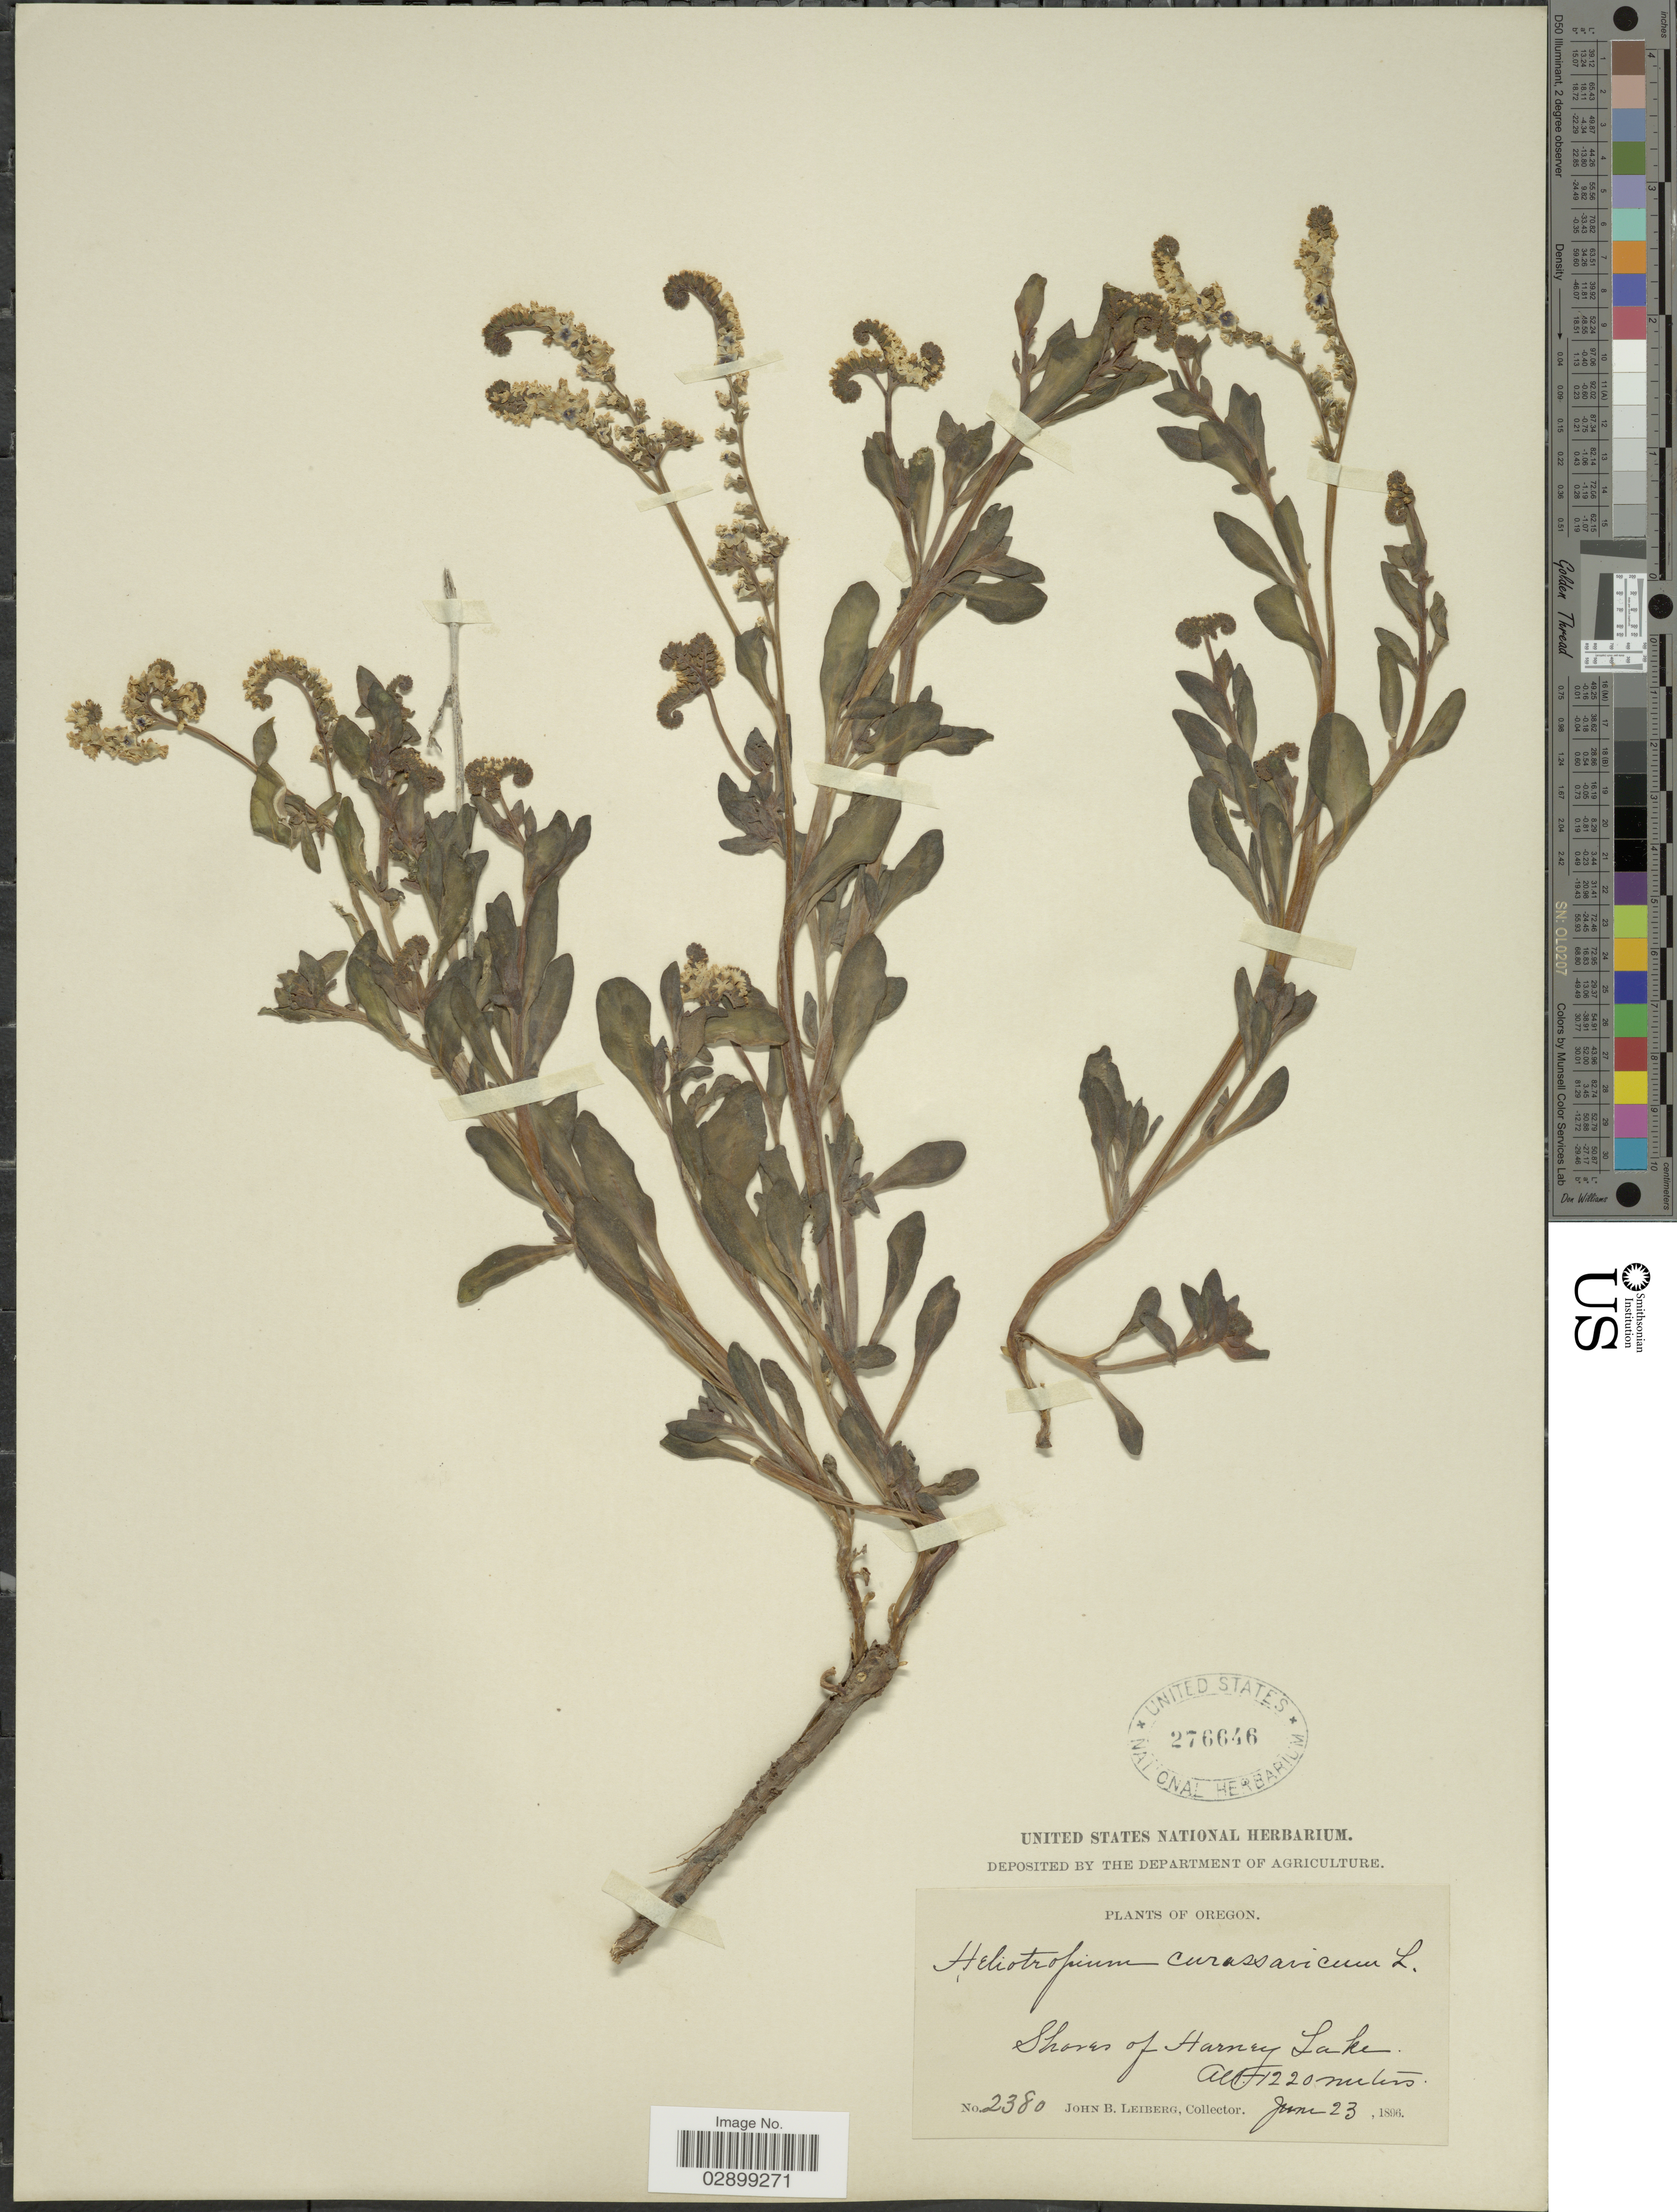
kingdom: Plantae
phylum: Tracheophyta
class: Magnoliopsida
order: Boraginales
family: Heliotropiaceae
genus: Heliotropium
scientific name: Heliotropium curassavicum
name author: L.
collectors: J. B. Leiberg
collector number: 2380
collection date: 1896-06-23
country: United States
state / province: Oregon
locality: Shores of Harney Lake.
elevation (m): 1220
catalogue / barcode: US 276646